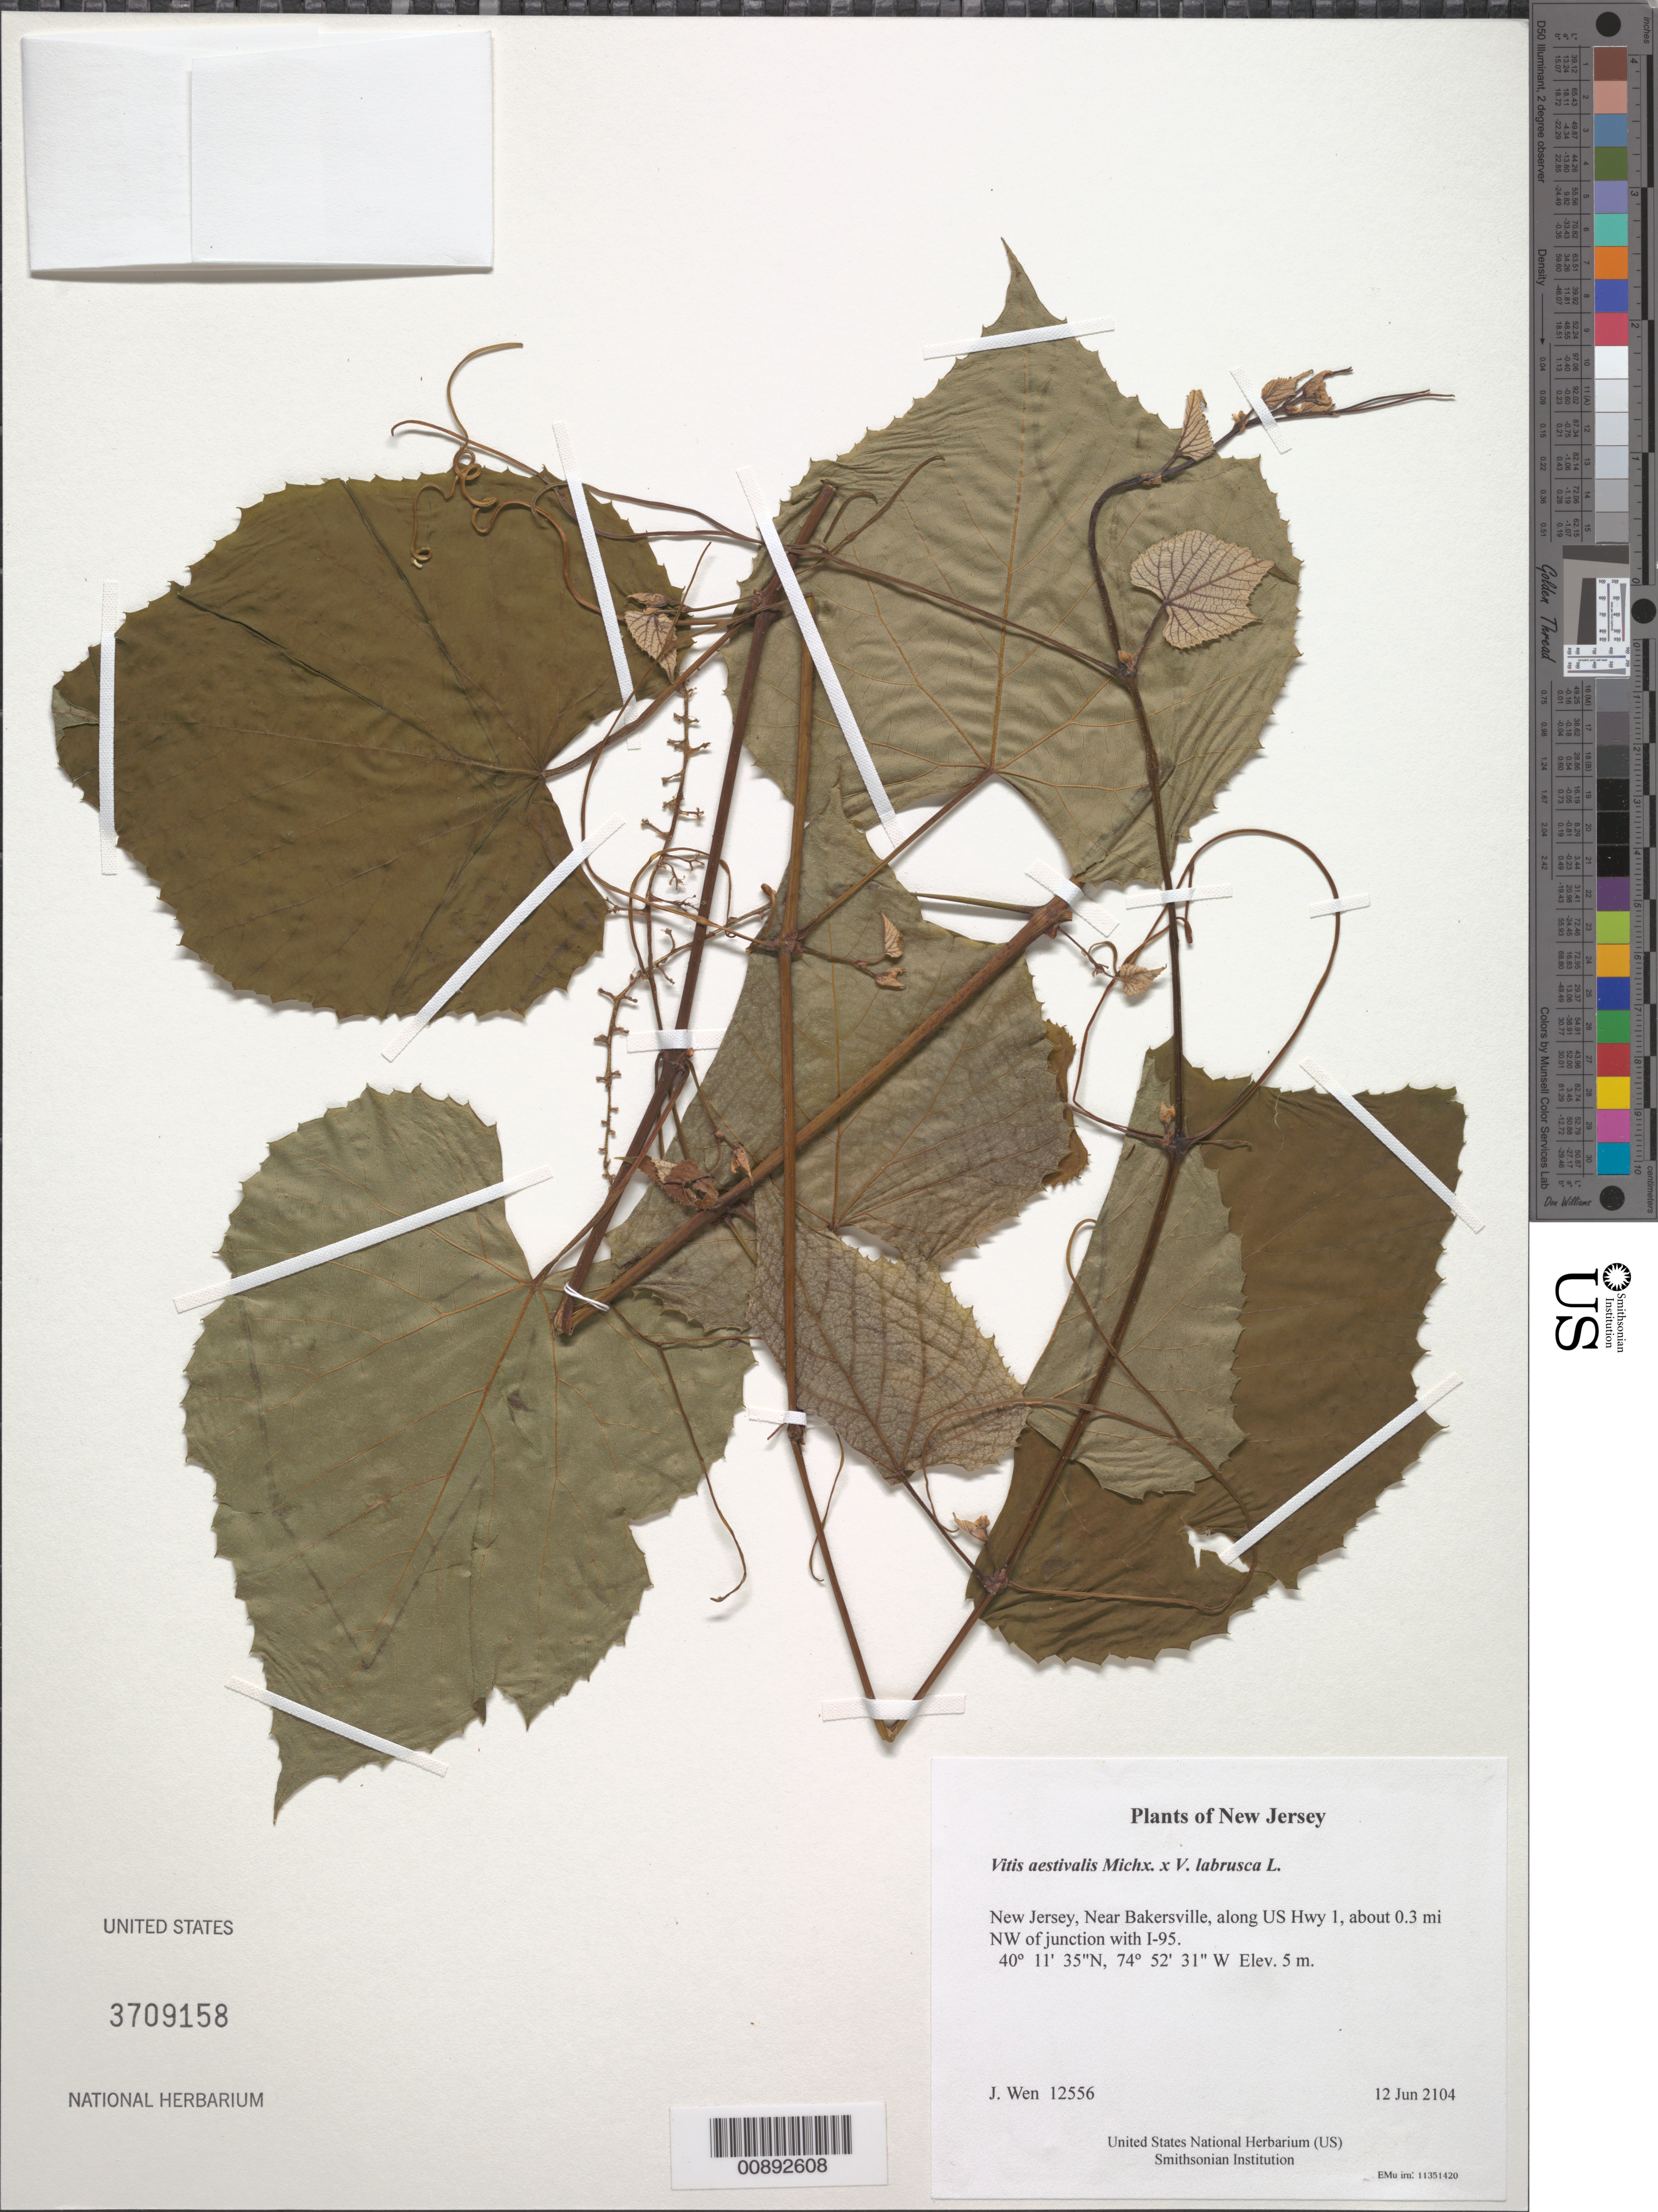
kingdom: Plantae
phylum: Tracheophyta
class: Magnoliopsida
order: Vitales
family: Vitaceae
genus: Vitis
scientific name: Vitis aestivalis x V. labrusca L.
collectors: J. Wen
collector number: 12556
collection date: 2014-06-12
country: United States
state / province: New Jersey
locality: Near Bakersville, along US Hwy 1, about 0.3 mi NW of junction with I-95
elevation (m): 5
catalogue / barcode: US 3709158